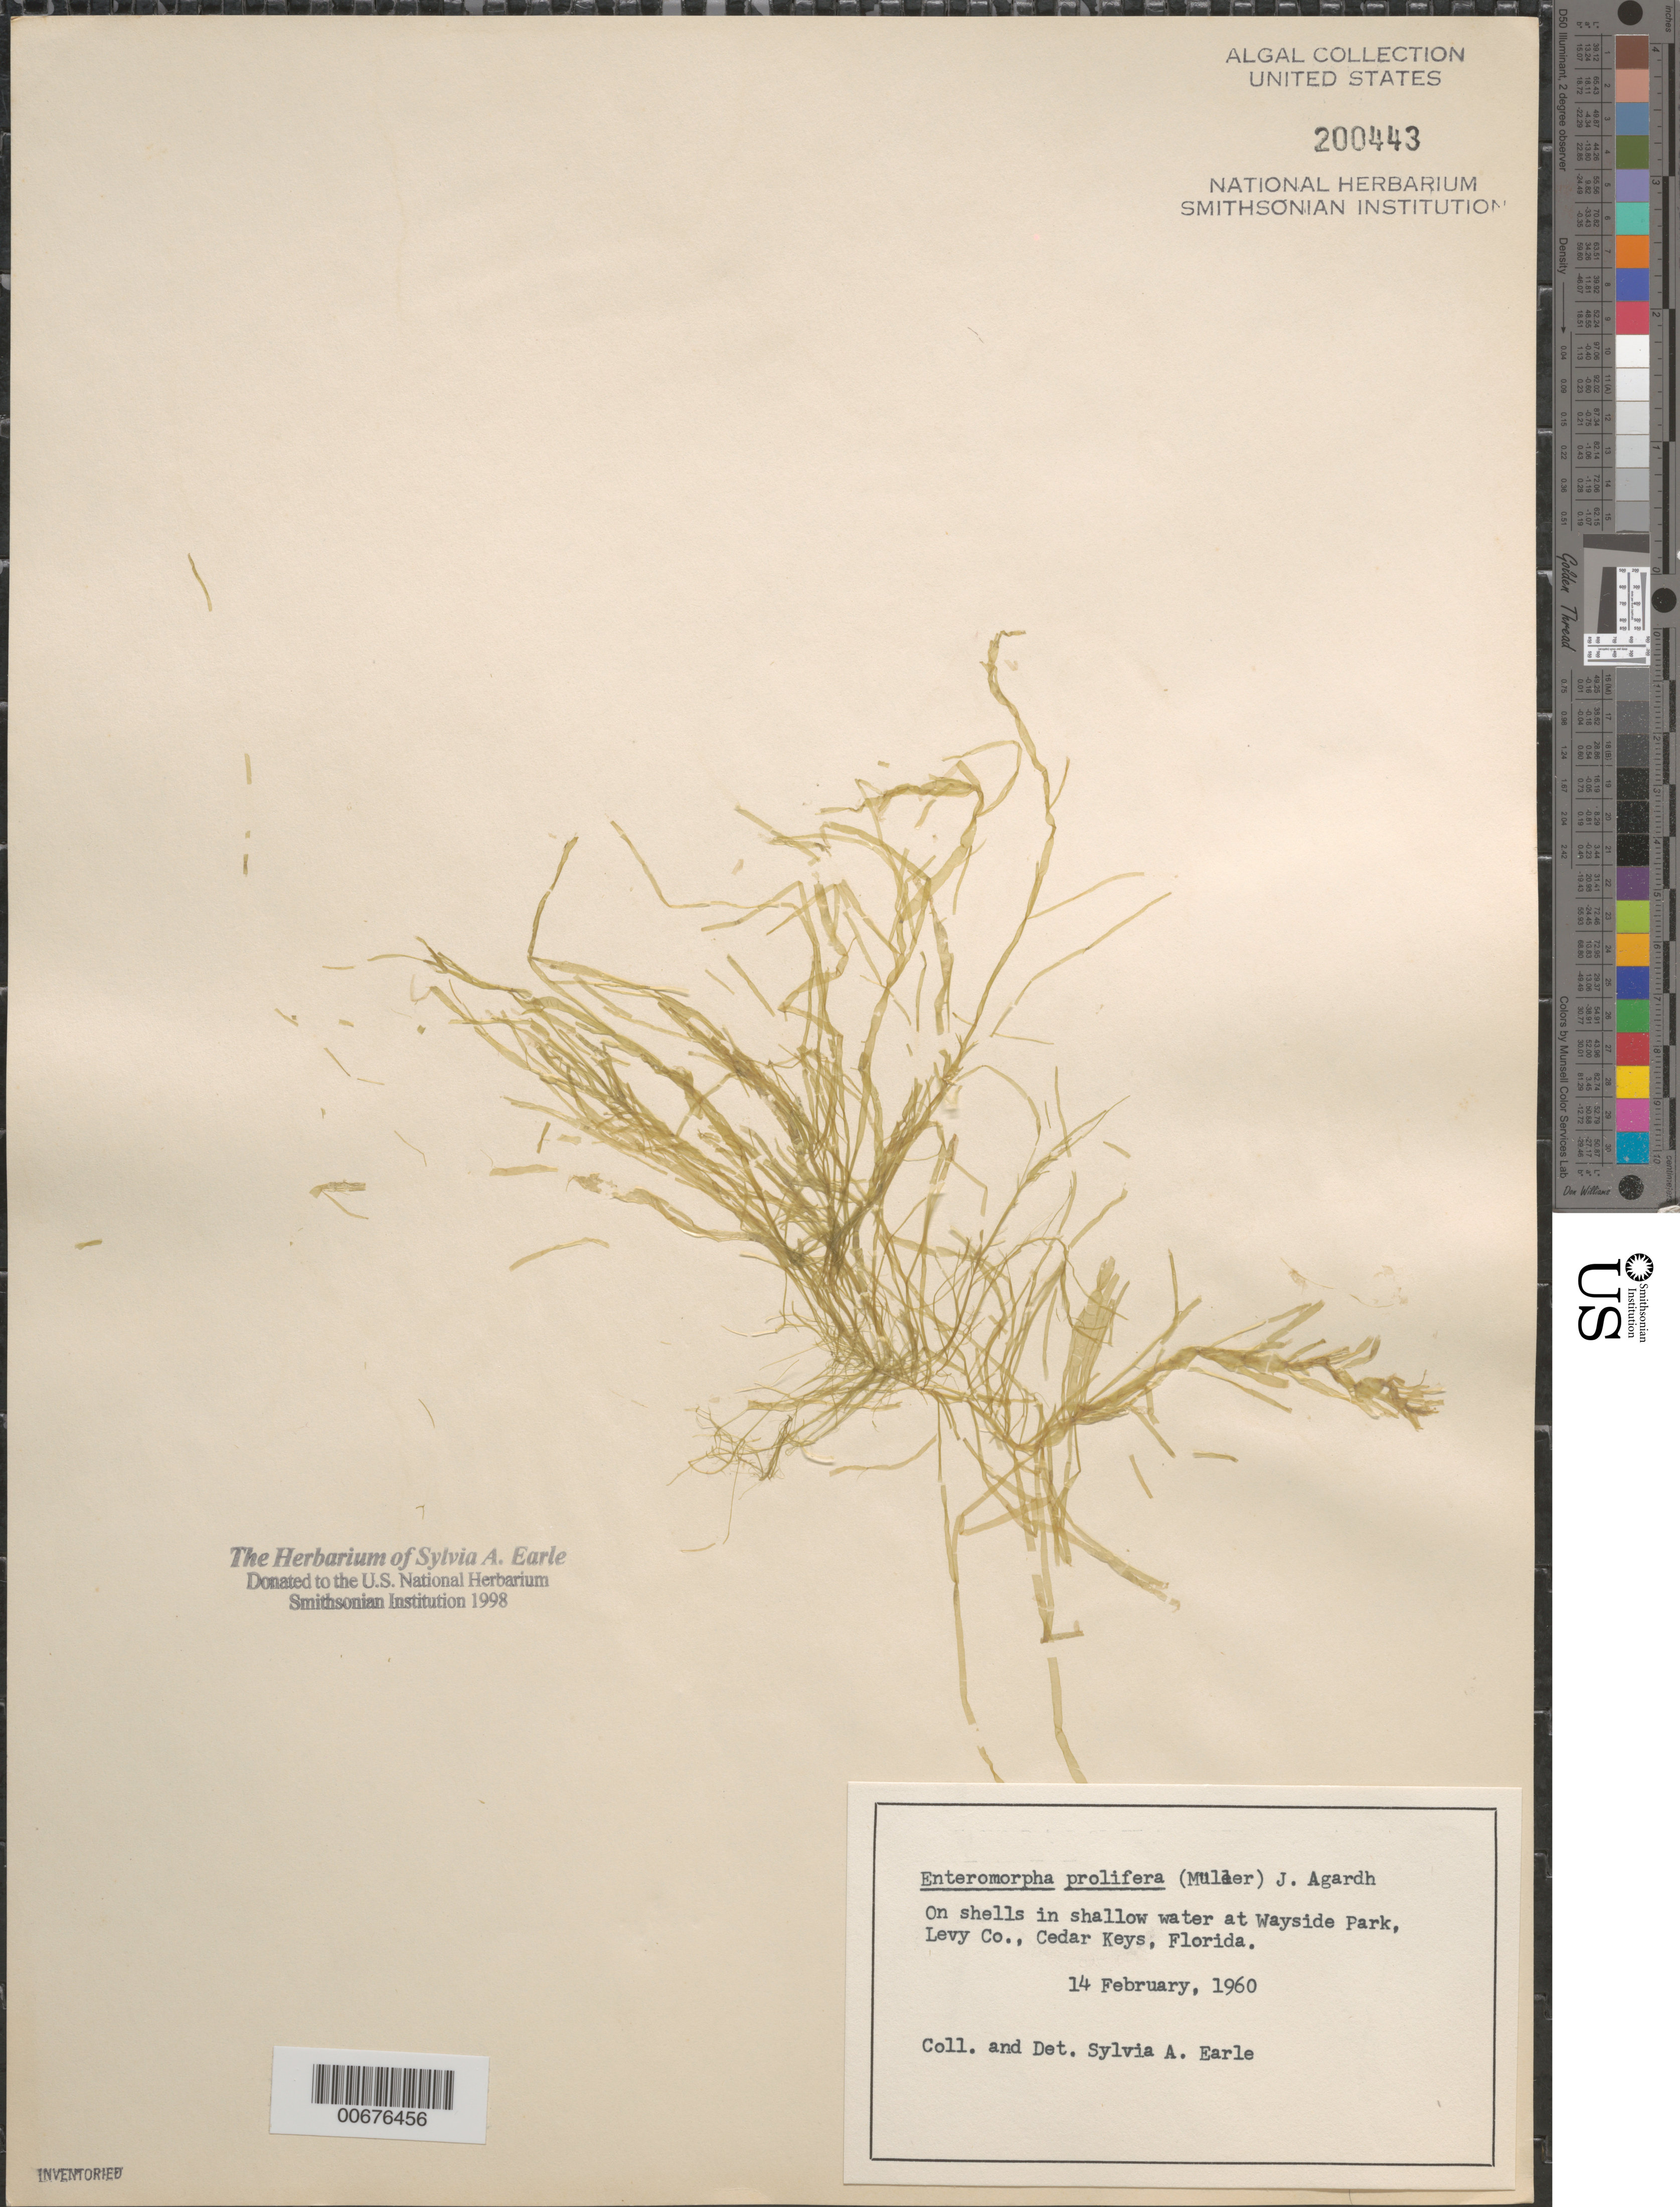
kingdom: Plantae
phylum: Chlorophyta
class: Ulvophyceae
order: Ulvales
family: Ulvaceae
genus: Ulva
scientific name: Ulva prolifera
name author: O.F. Müller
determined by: Algae name updating Project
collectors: S. A. Earle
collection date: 1960-02-14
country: United States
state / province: Florida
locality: On shells in shallow water at Wayside Park, Levy Co., Cedar Keys.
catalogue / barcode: US 200443